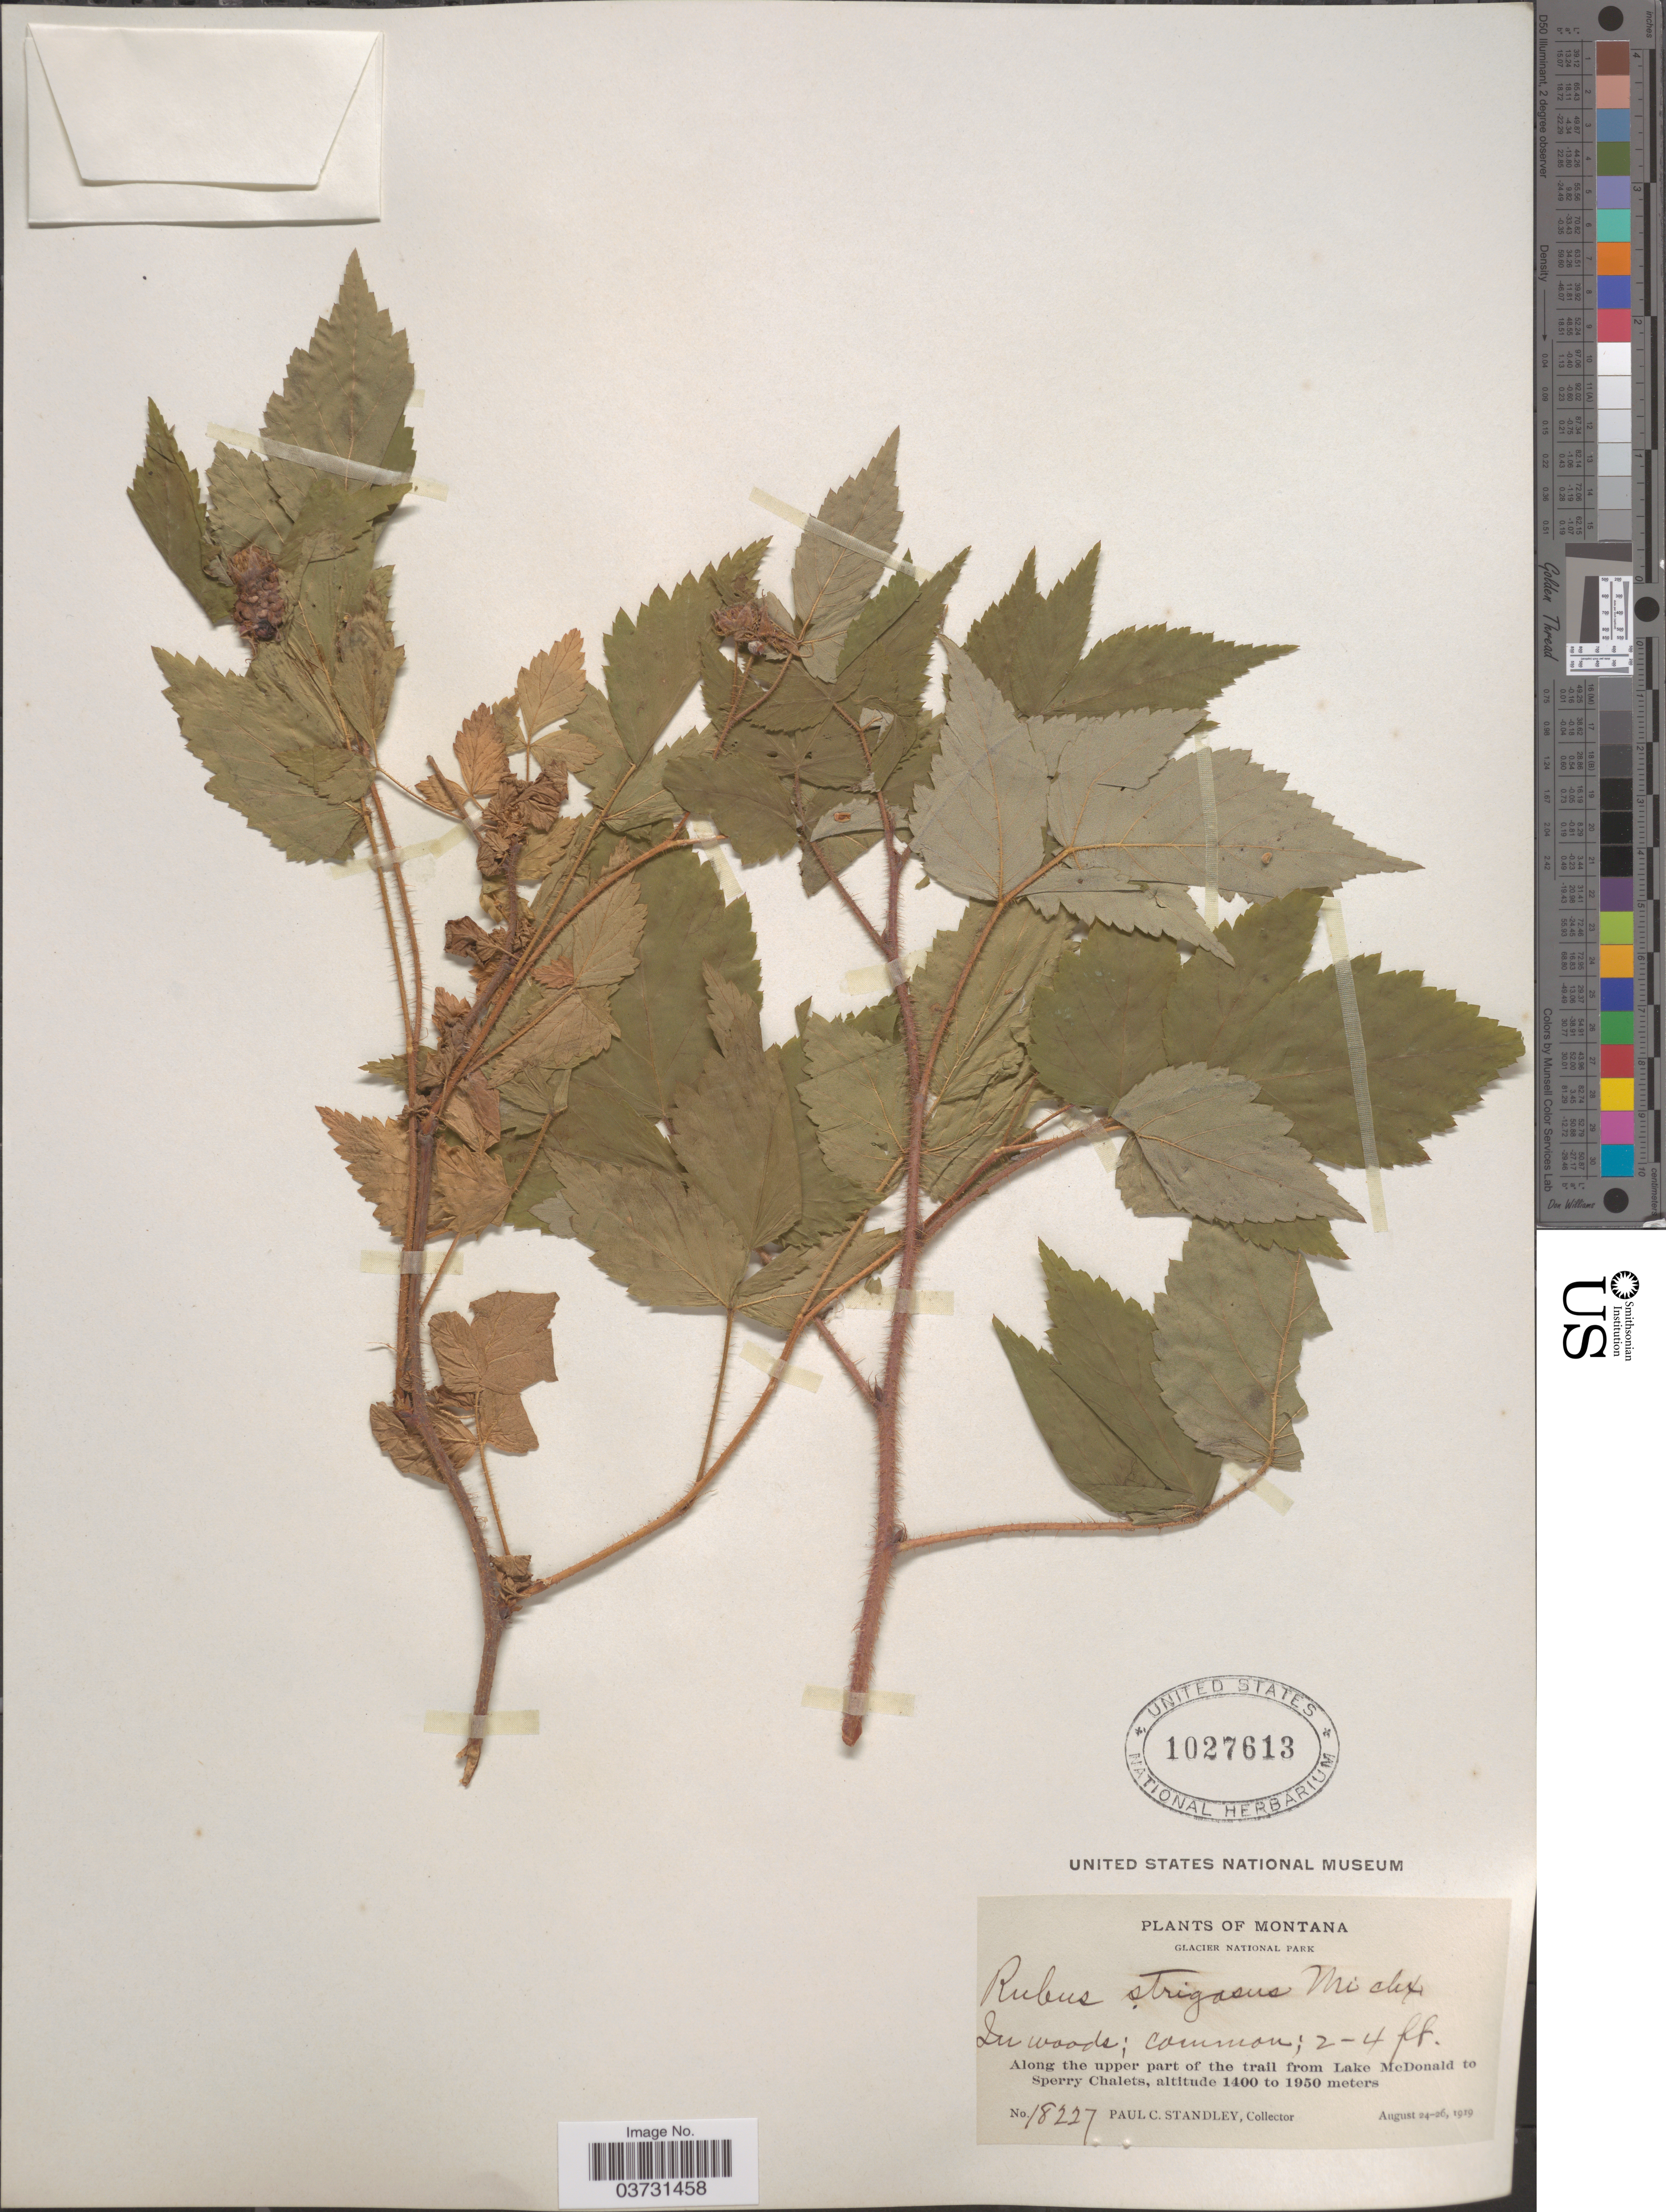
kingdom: Plantae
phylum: Tracheophyta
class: Magnoliopsida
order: Rosales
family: Rosaceae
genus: Rubus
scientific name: Rubus strigosus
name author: Michx.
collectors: P. C. Standley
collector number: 18227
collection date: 1919-08-24/1919-08-26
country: United States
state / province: Montana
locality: Glacier National Park. Along the upper part of the trail from Lake McDonald to Sperry Chalets.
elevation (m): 1400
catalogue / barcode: US 1027613